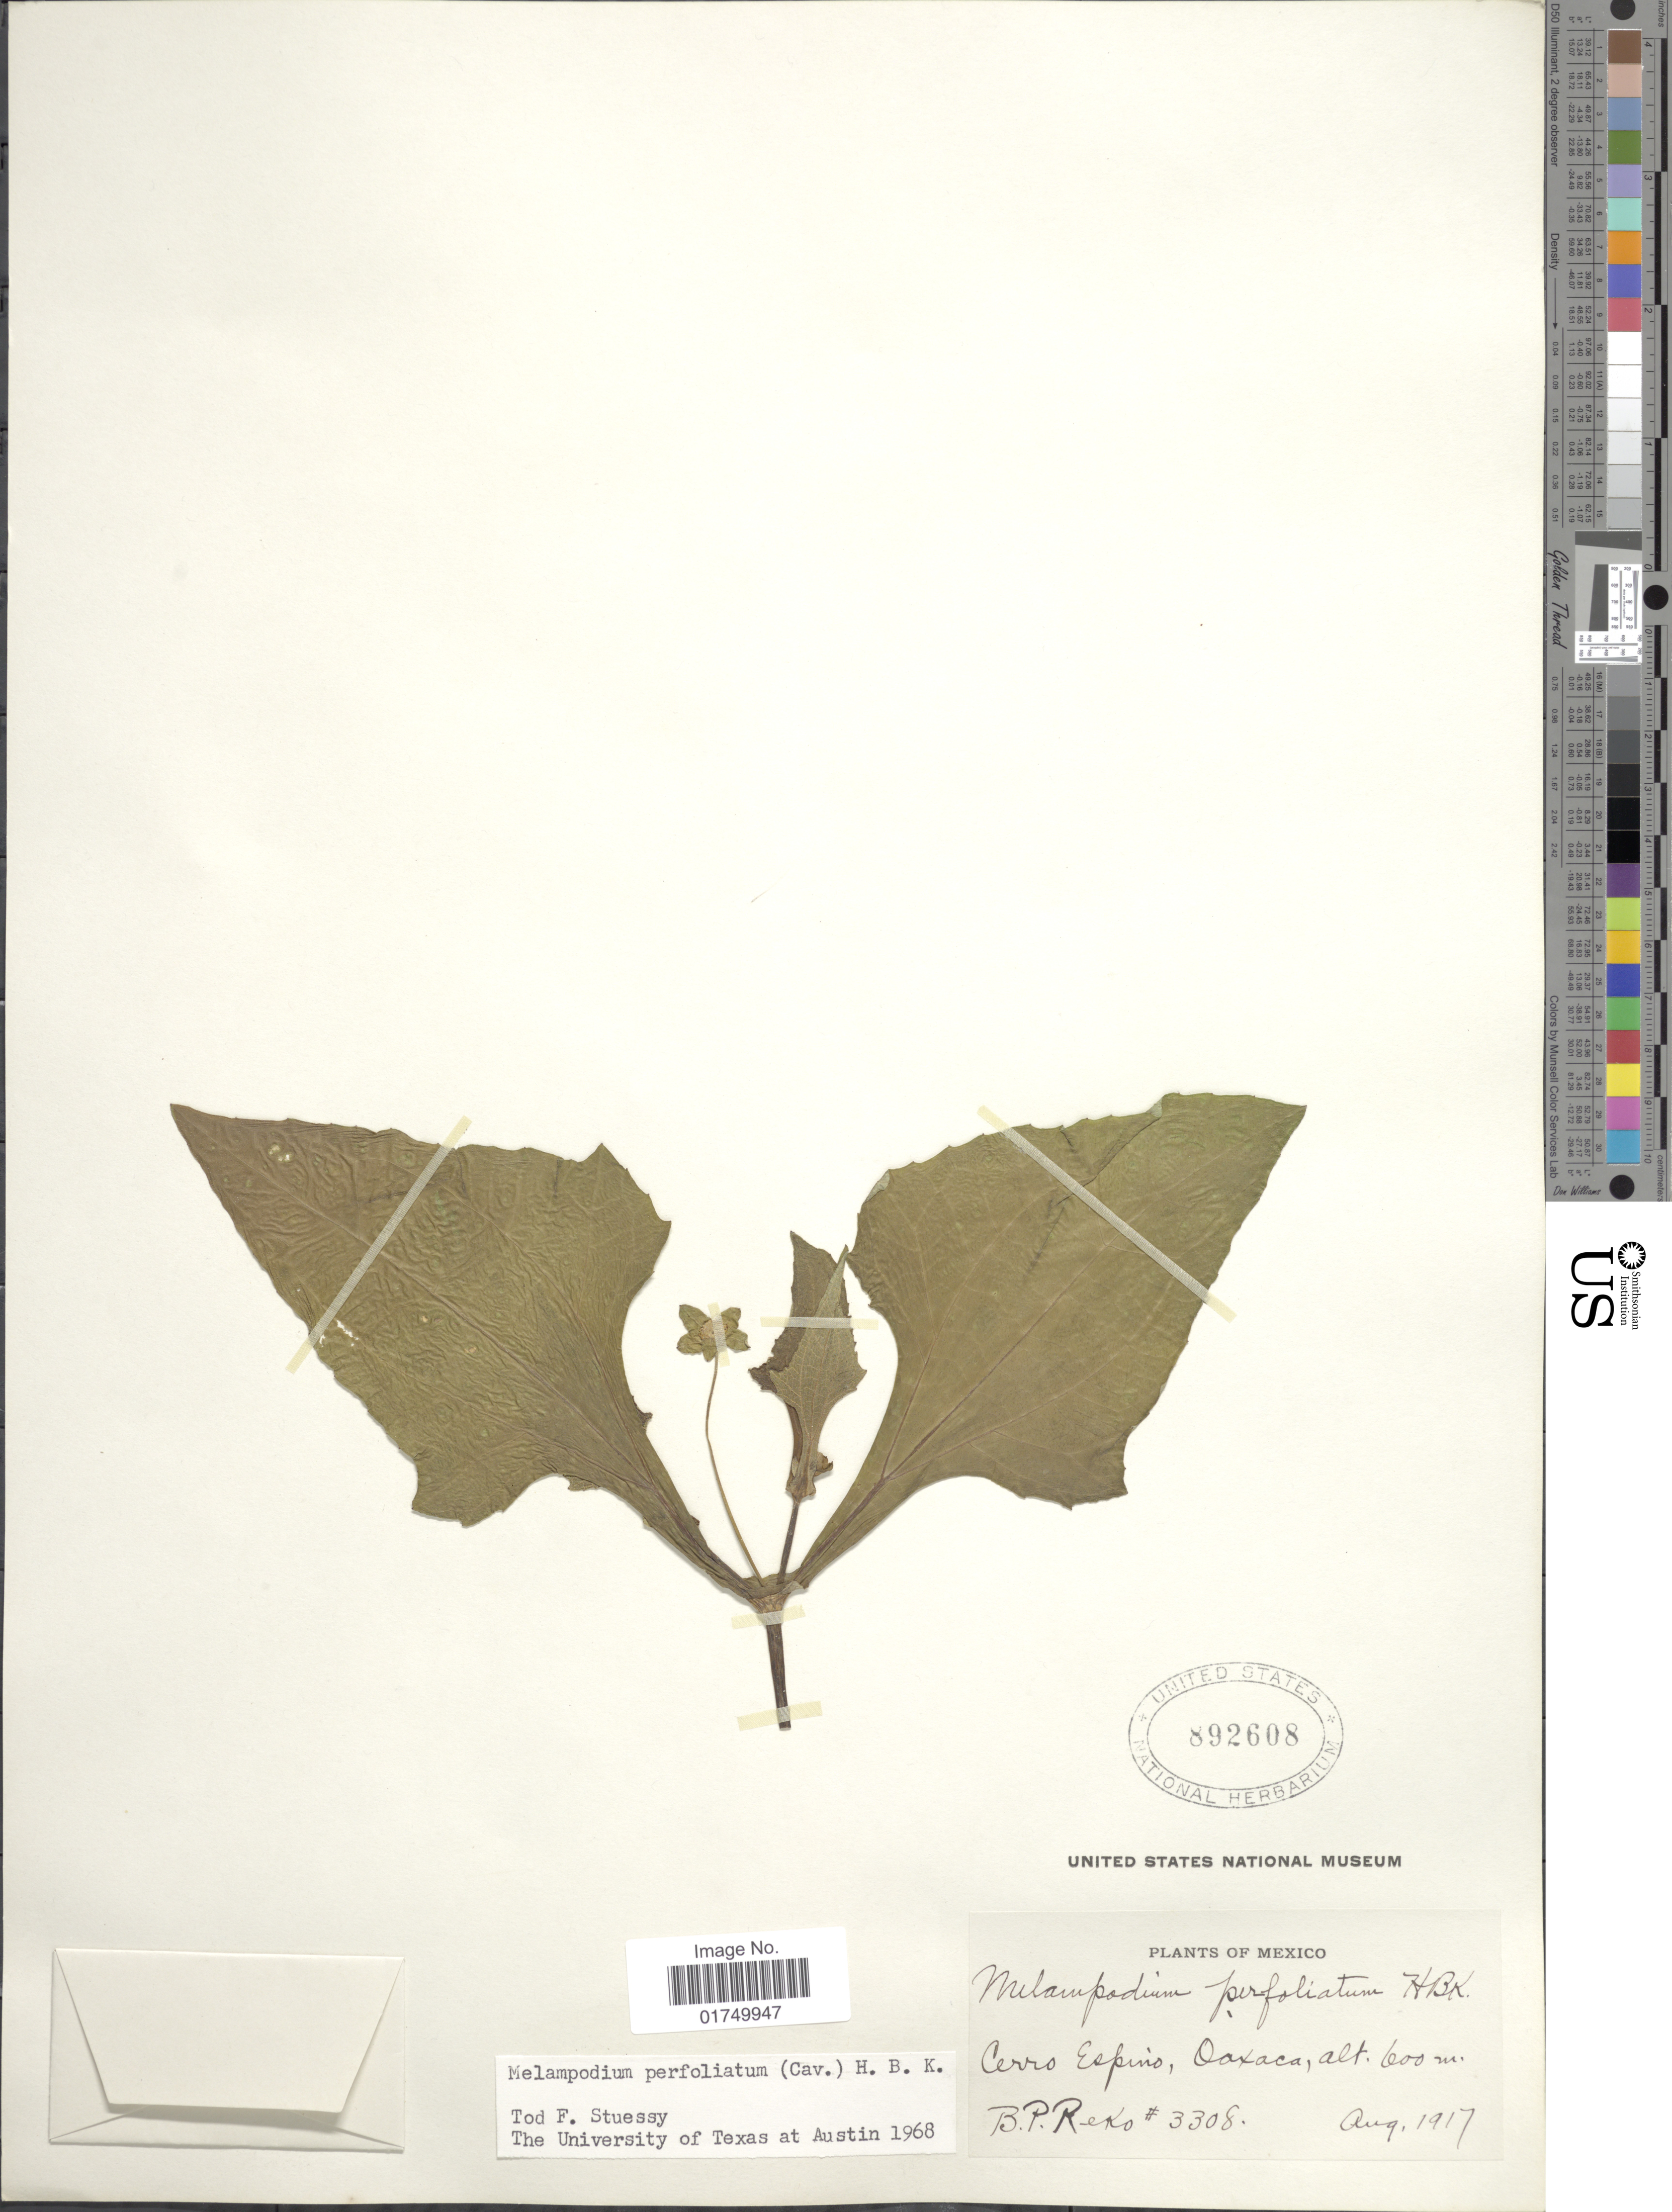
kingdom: Plantae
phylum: Tracheophyta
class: Magnoliopsida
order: Asterales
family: Asteraceae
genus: Melampodium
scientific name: Melampodium perfoliatum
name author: (Cav.) Kunth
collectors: B. P. Reko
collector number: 3308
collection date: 1917-08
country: Mexico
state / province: Oaxaca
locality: Cerro Espino, Oaxaca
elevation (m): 600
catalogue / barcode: US 892608